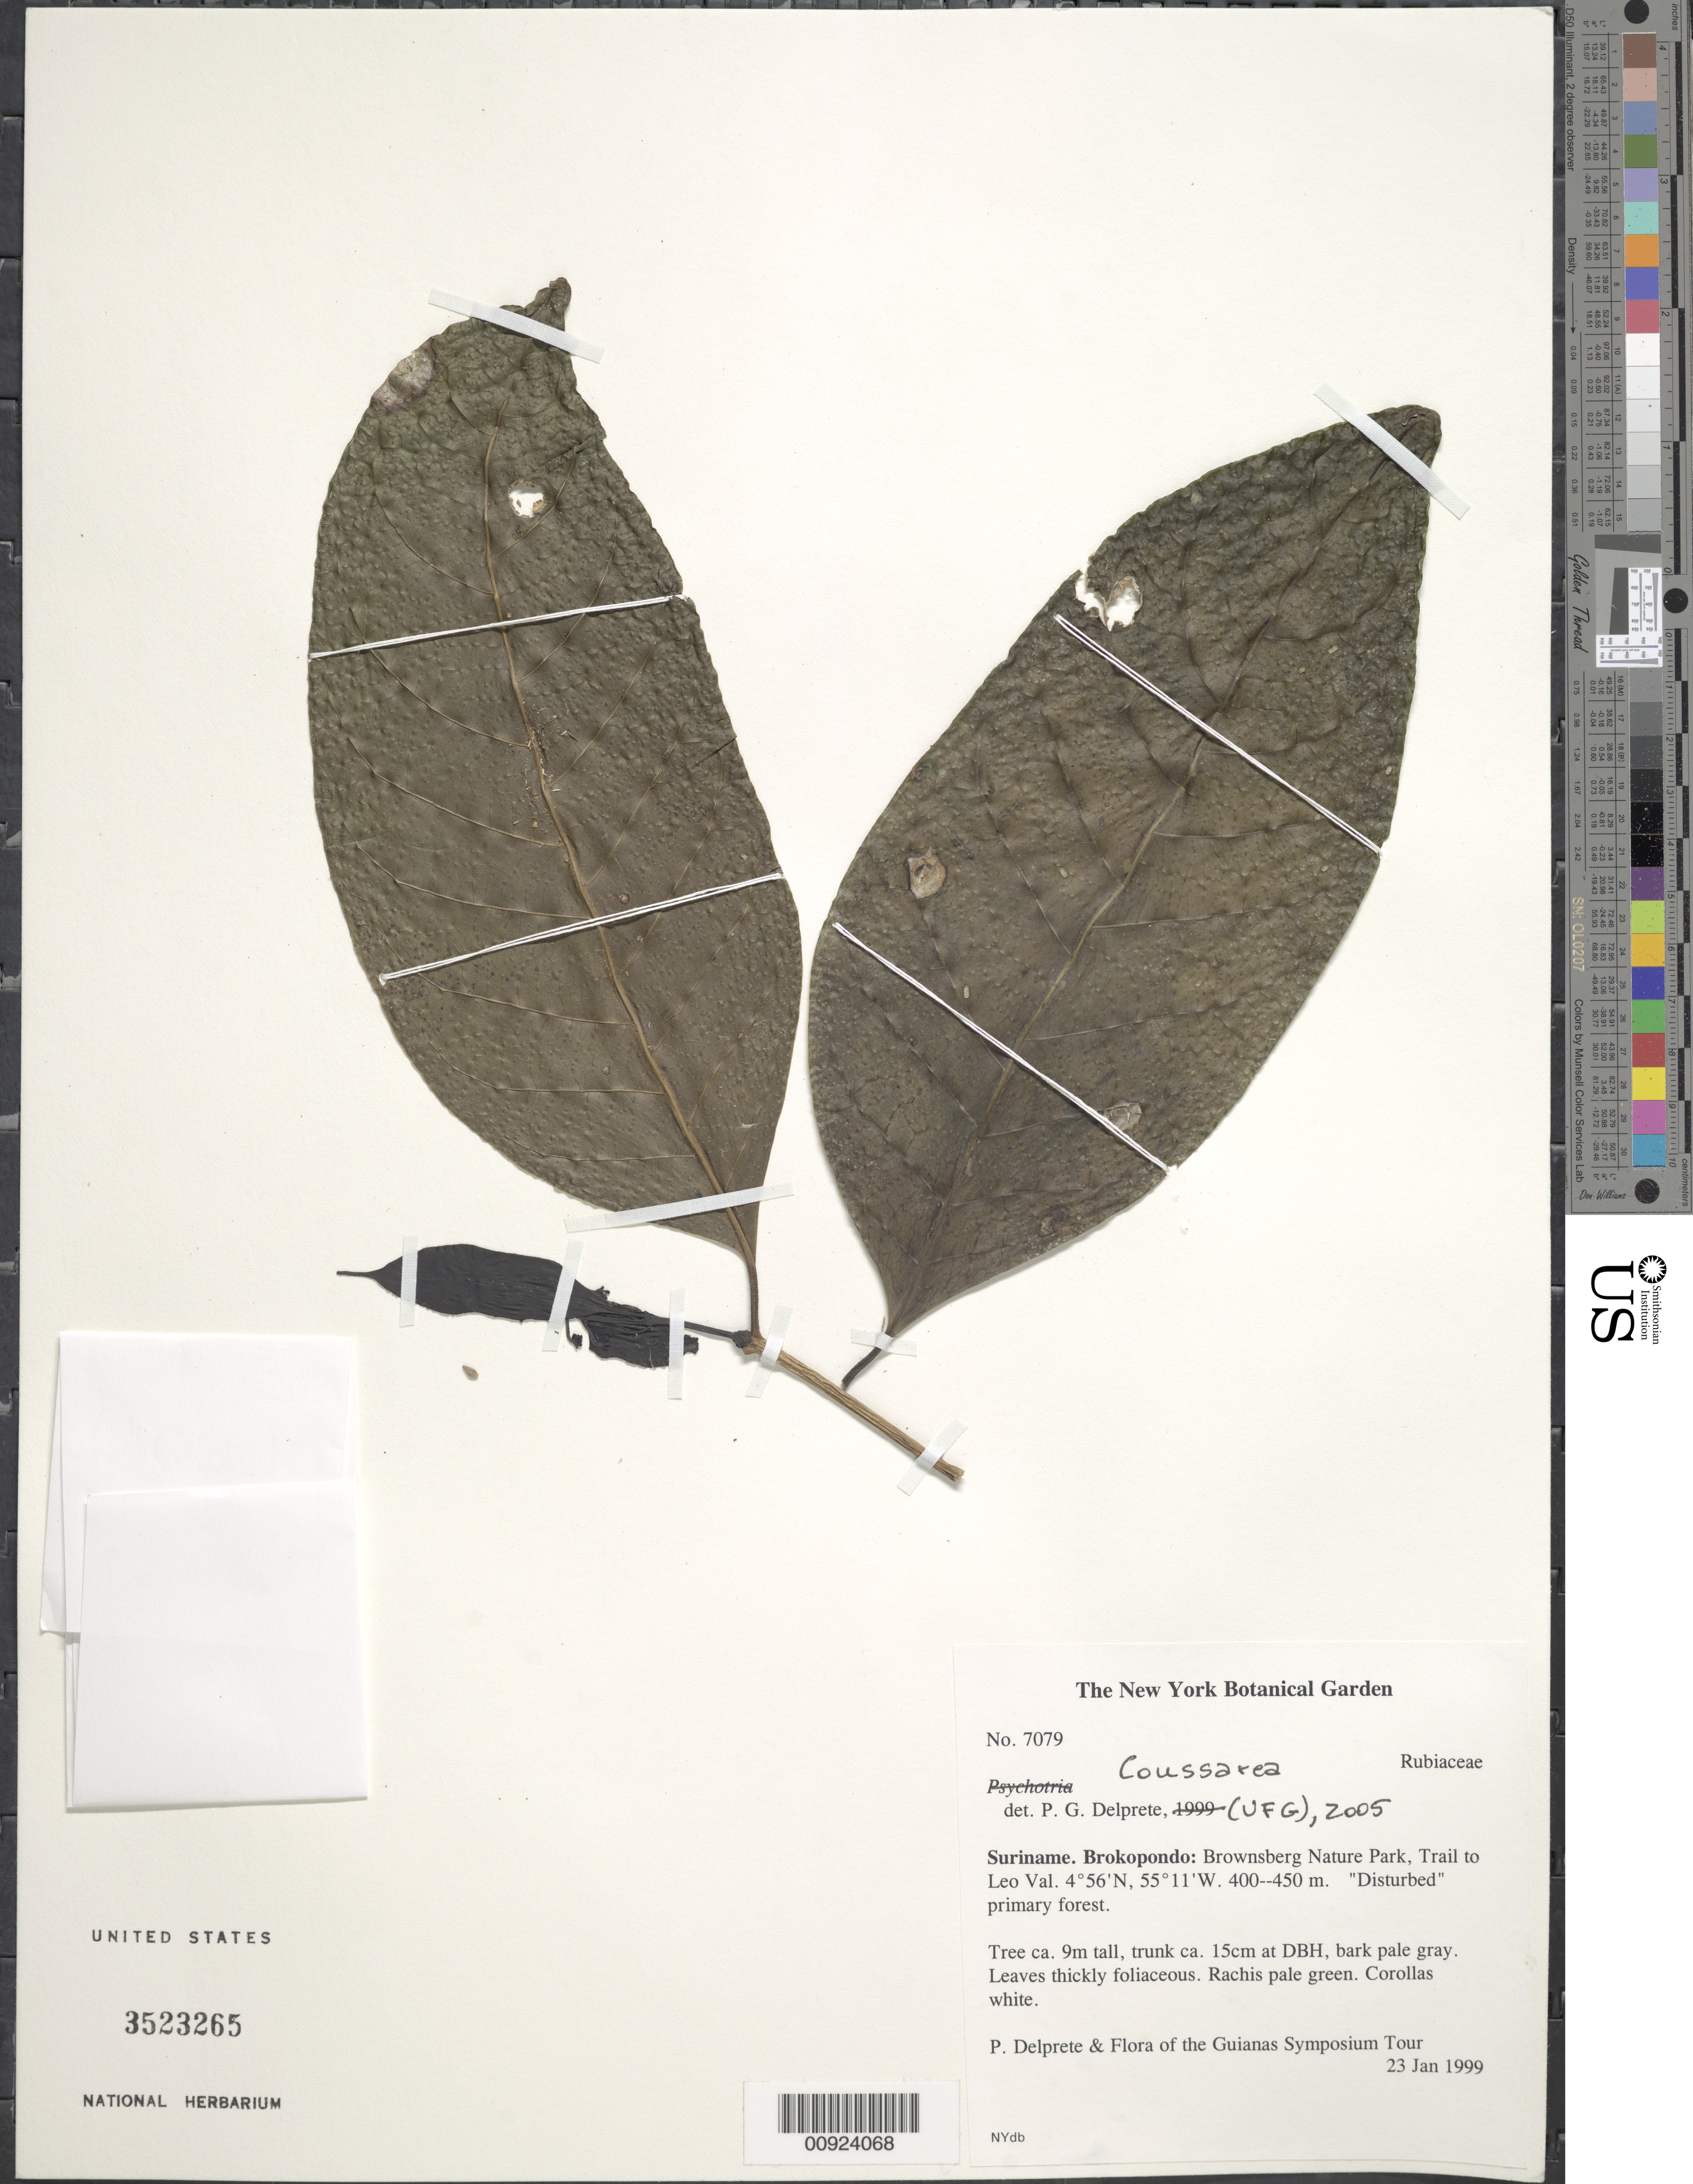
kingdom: Plantae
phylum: Tracheophyta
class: Magnoliopsida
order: Gentianales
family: Rubiaceae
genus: Coussarea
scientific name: Coussarea sp.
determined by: Delprete, P. G., Herb. de Guyane Cay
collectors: P. G. Delprete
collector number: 7079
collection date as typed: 23-Jan-99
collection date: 1999-01-23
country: Suriname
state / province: Brokopondo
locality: Brownsberg Nature Park, Trail to Leo Val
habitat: "Disturbed" primary forest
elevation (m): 400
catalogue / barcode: US 3523265